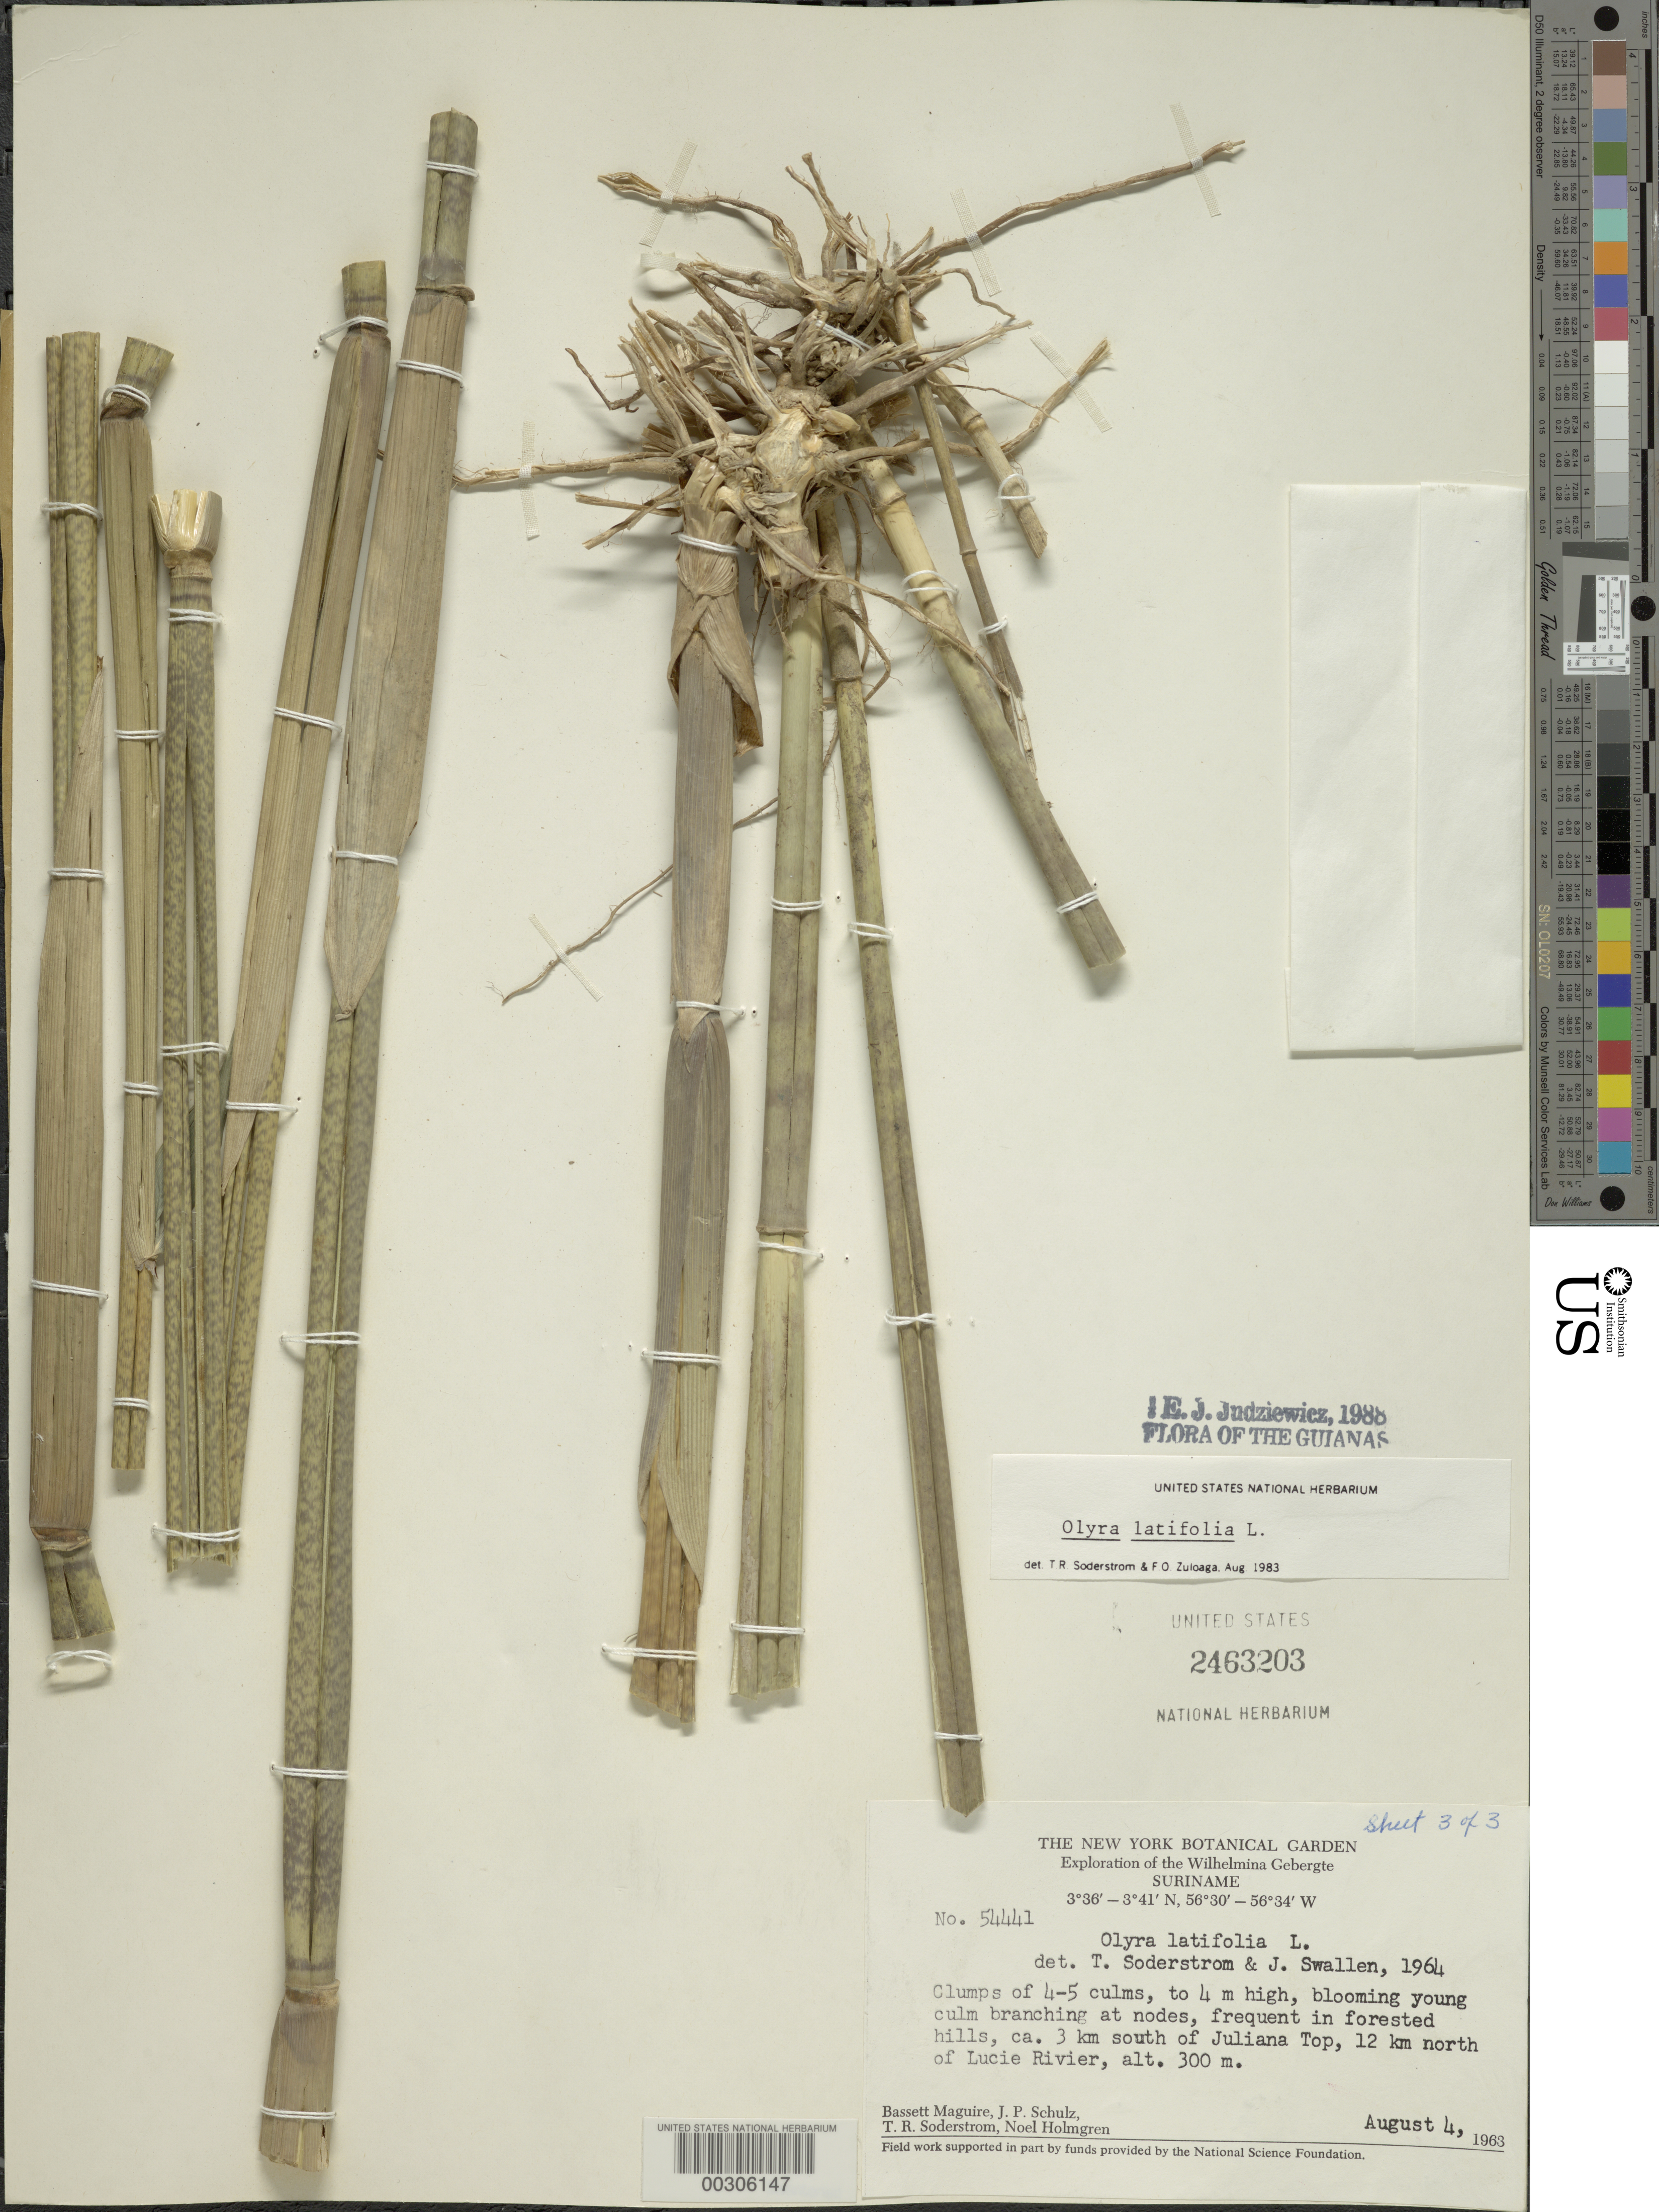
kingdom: Plantae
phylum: Tracheophyta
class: Liliopsida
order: Poales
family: Poaceae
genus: Olyra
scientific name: Olyra latifolia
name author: L.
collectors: B. Maguire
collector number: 54441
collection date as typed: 04 Aug 1963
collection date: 1963-08-04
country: Suriname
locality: Lucie river, juliana top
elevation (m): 300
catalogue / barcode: US 2463203